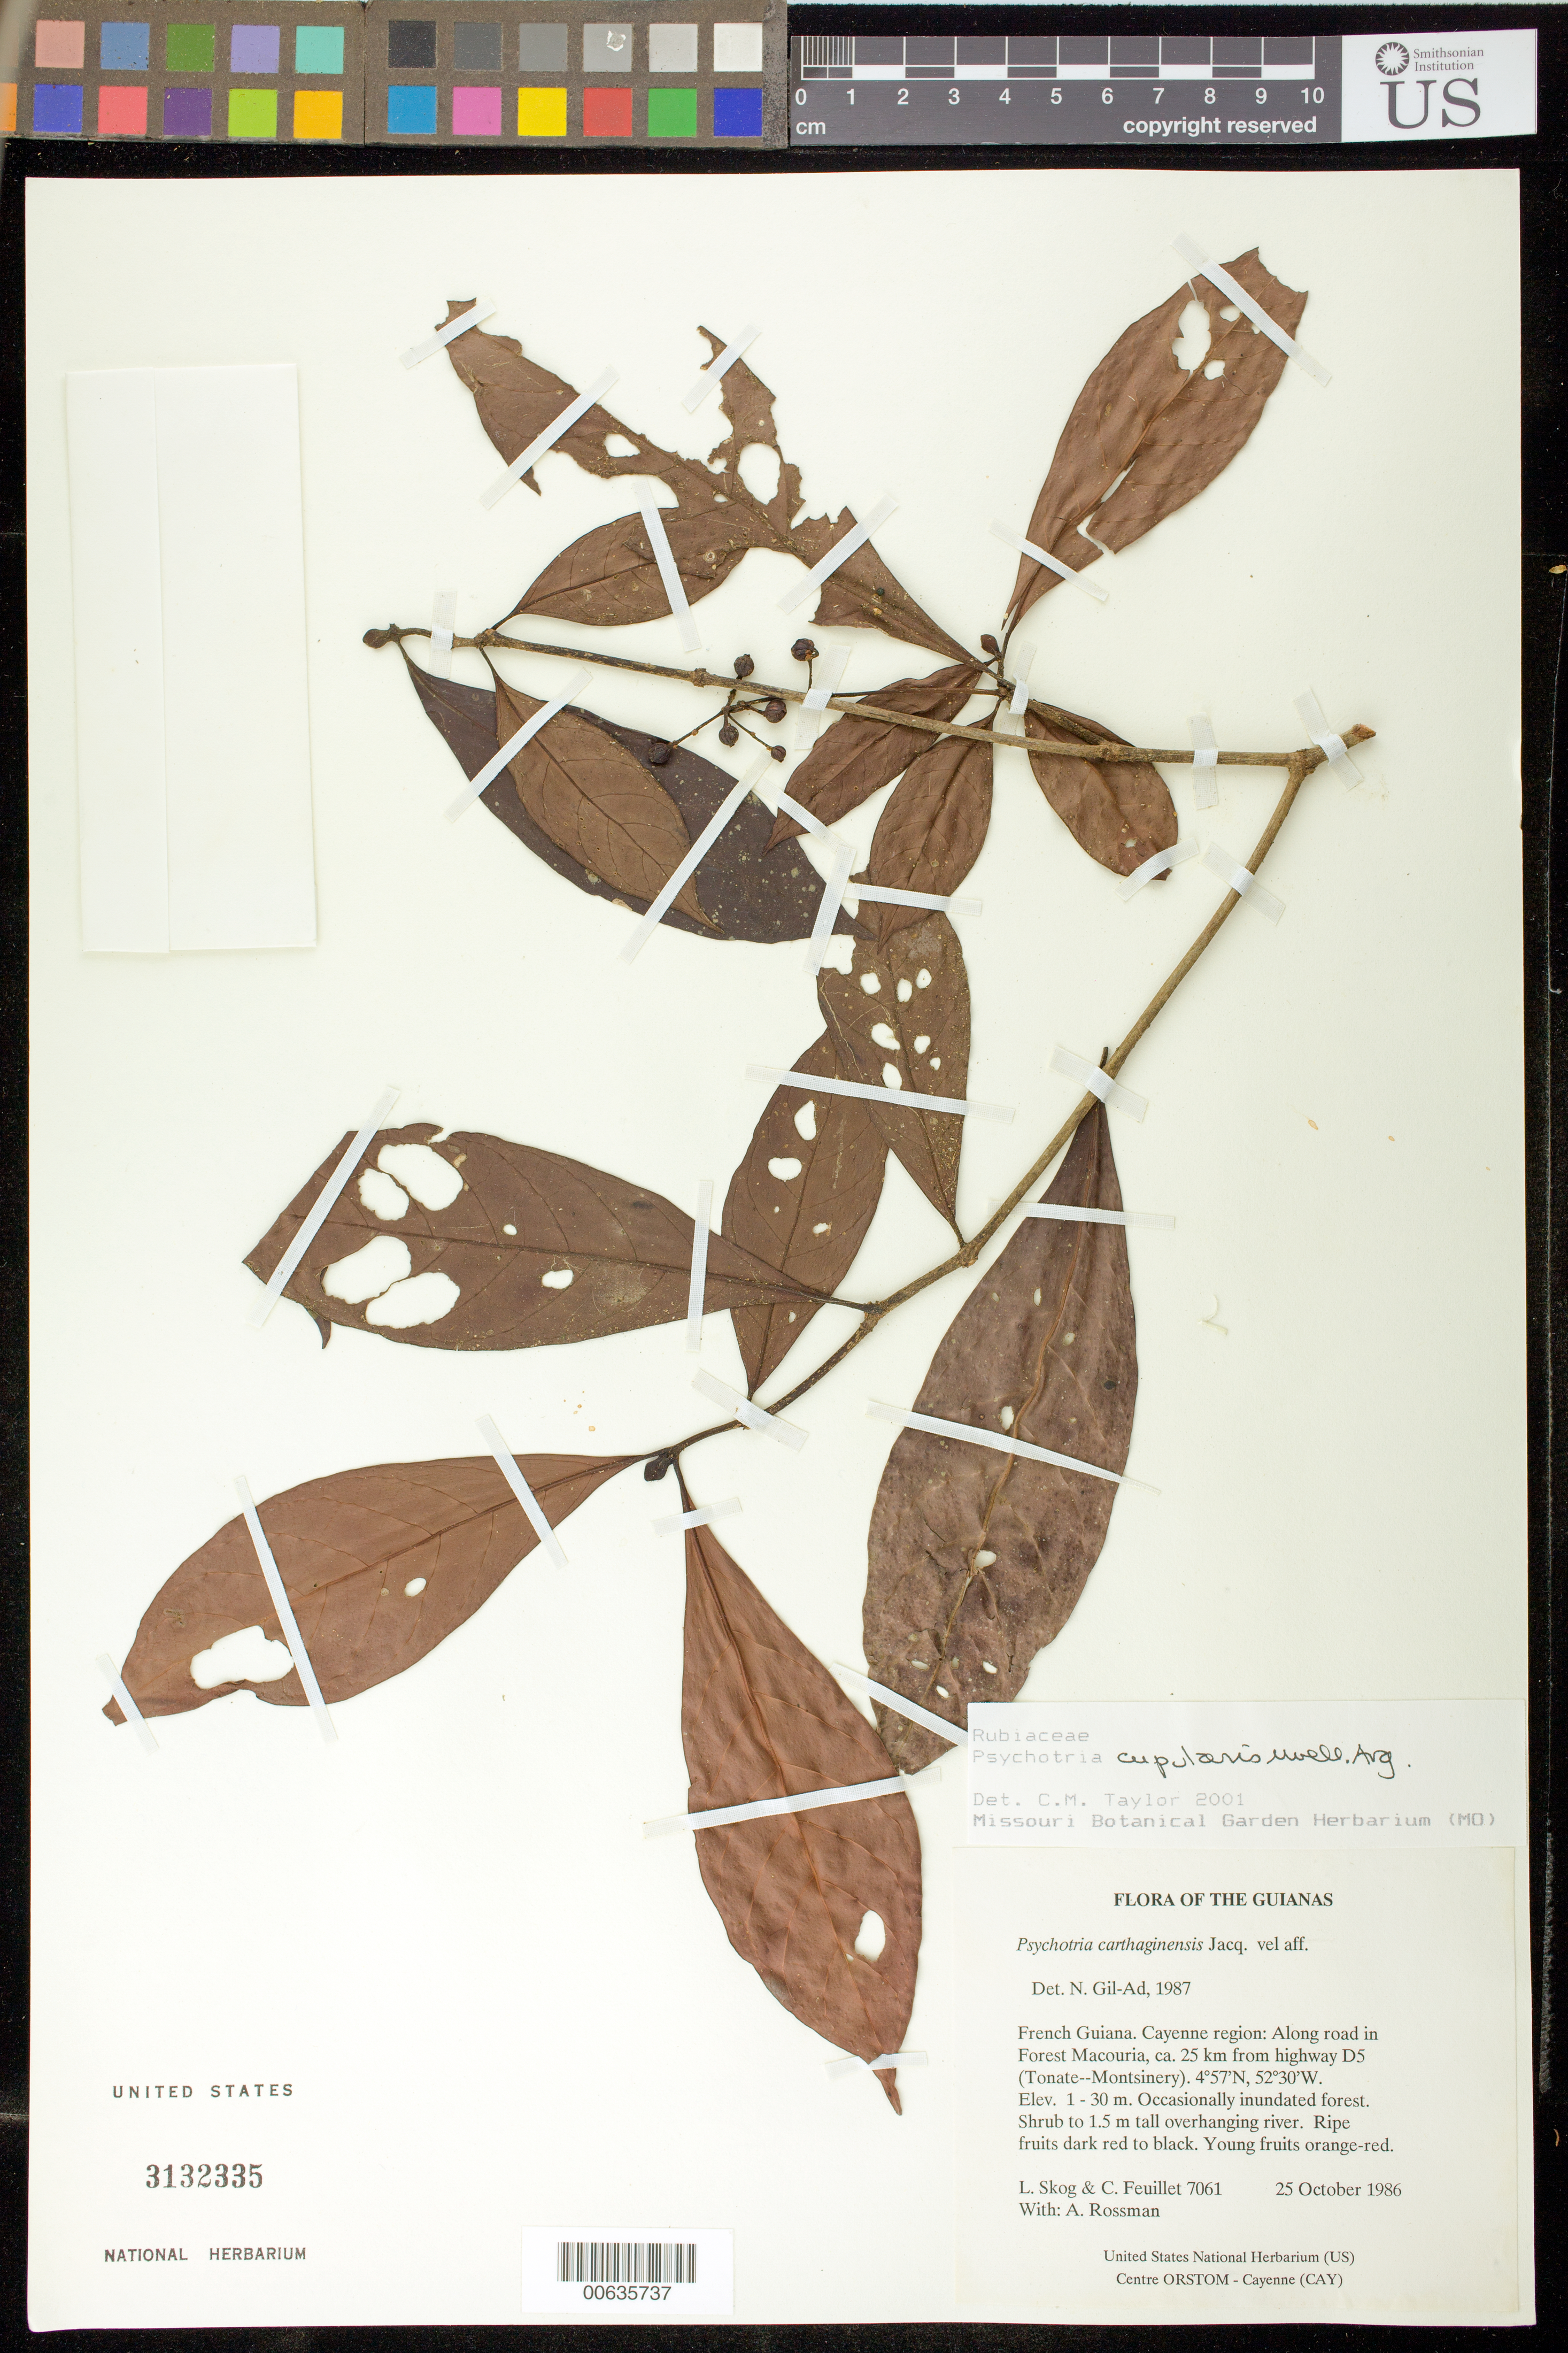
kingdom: Plantae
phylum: Tracheophyta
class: Magnoliopsida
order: Gentianales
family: Rubiaceae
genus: Psychotria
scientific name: Psychotria cupularis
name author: (Müll. Arg.) Standl.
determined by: Taylor, Charlotte M.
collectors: L. E. Skog, C. Feuillet & A. Rossman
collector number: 7061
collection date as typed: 25 October 1986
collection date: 1986-10-25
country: French Guiana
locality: Cayenne. Along road in Forest Macouria, ca. 25 km from highway D5 (Tonate--Montsinery)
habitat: Occasionally inundated forest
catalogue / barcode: US 3132335